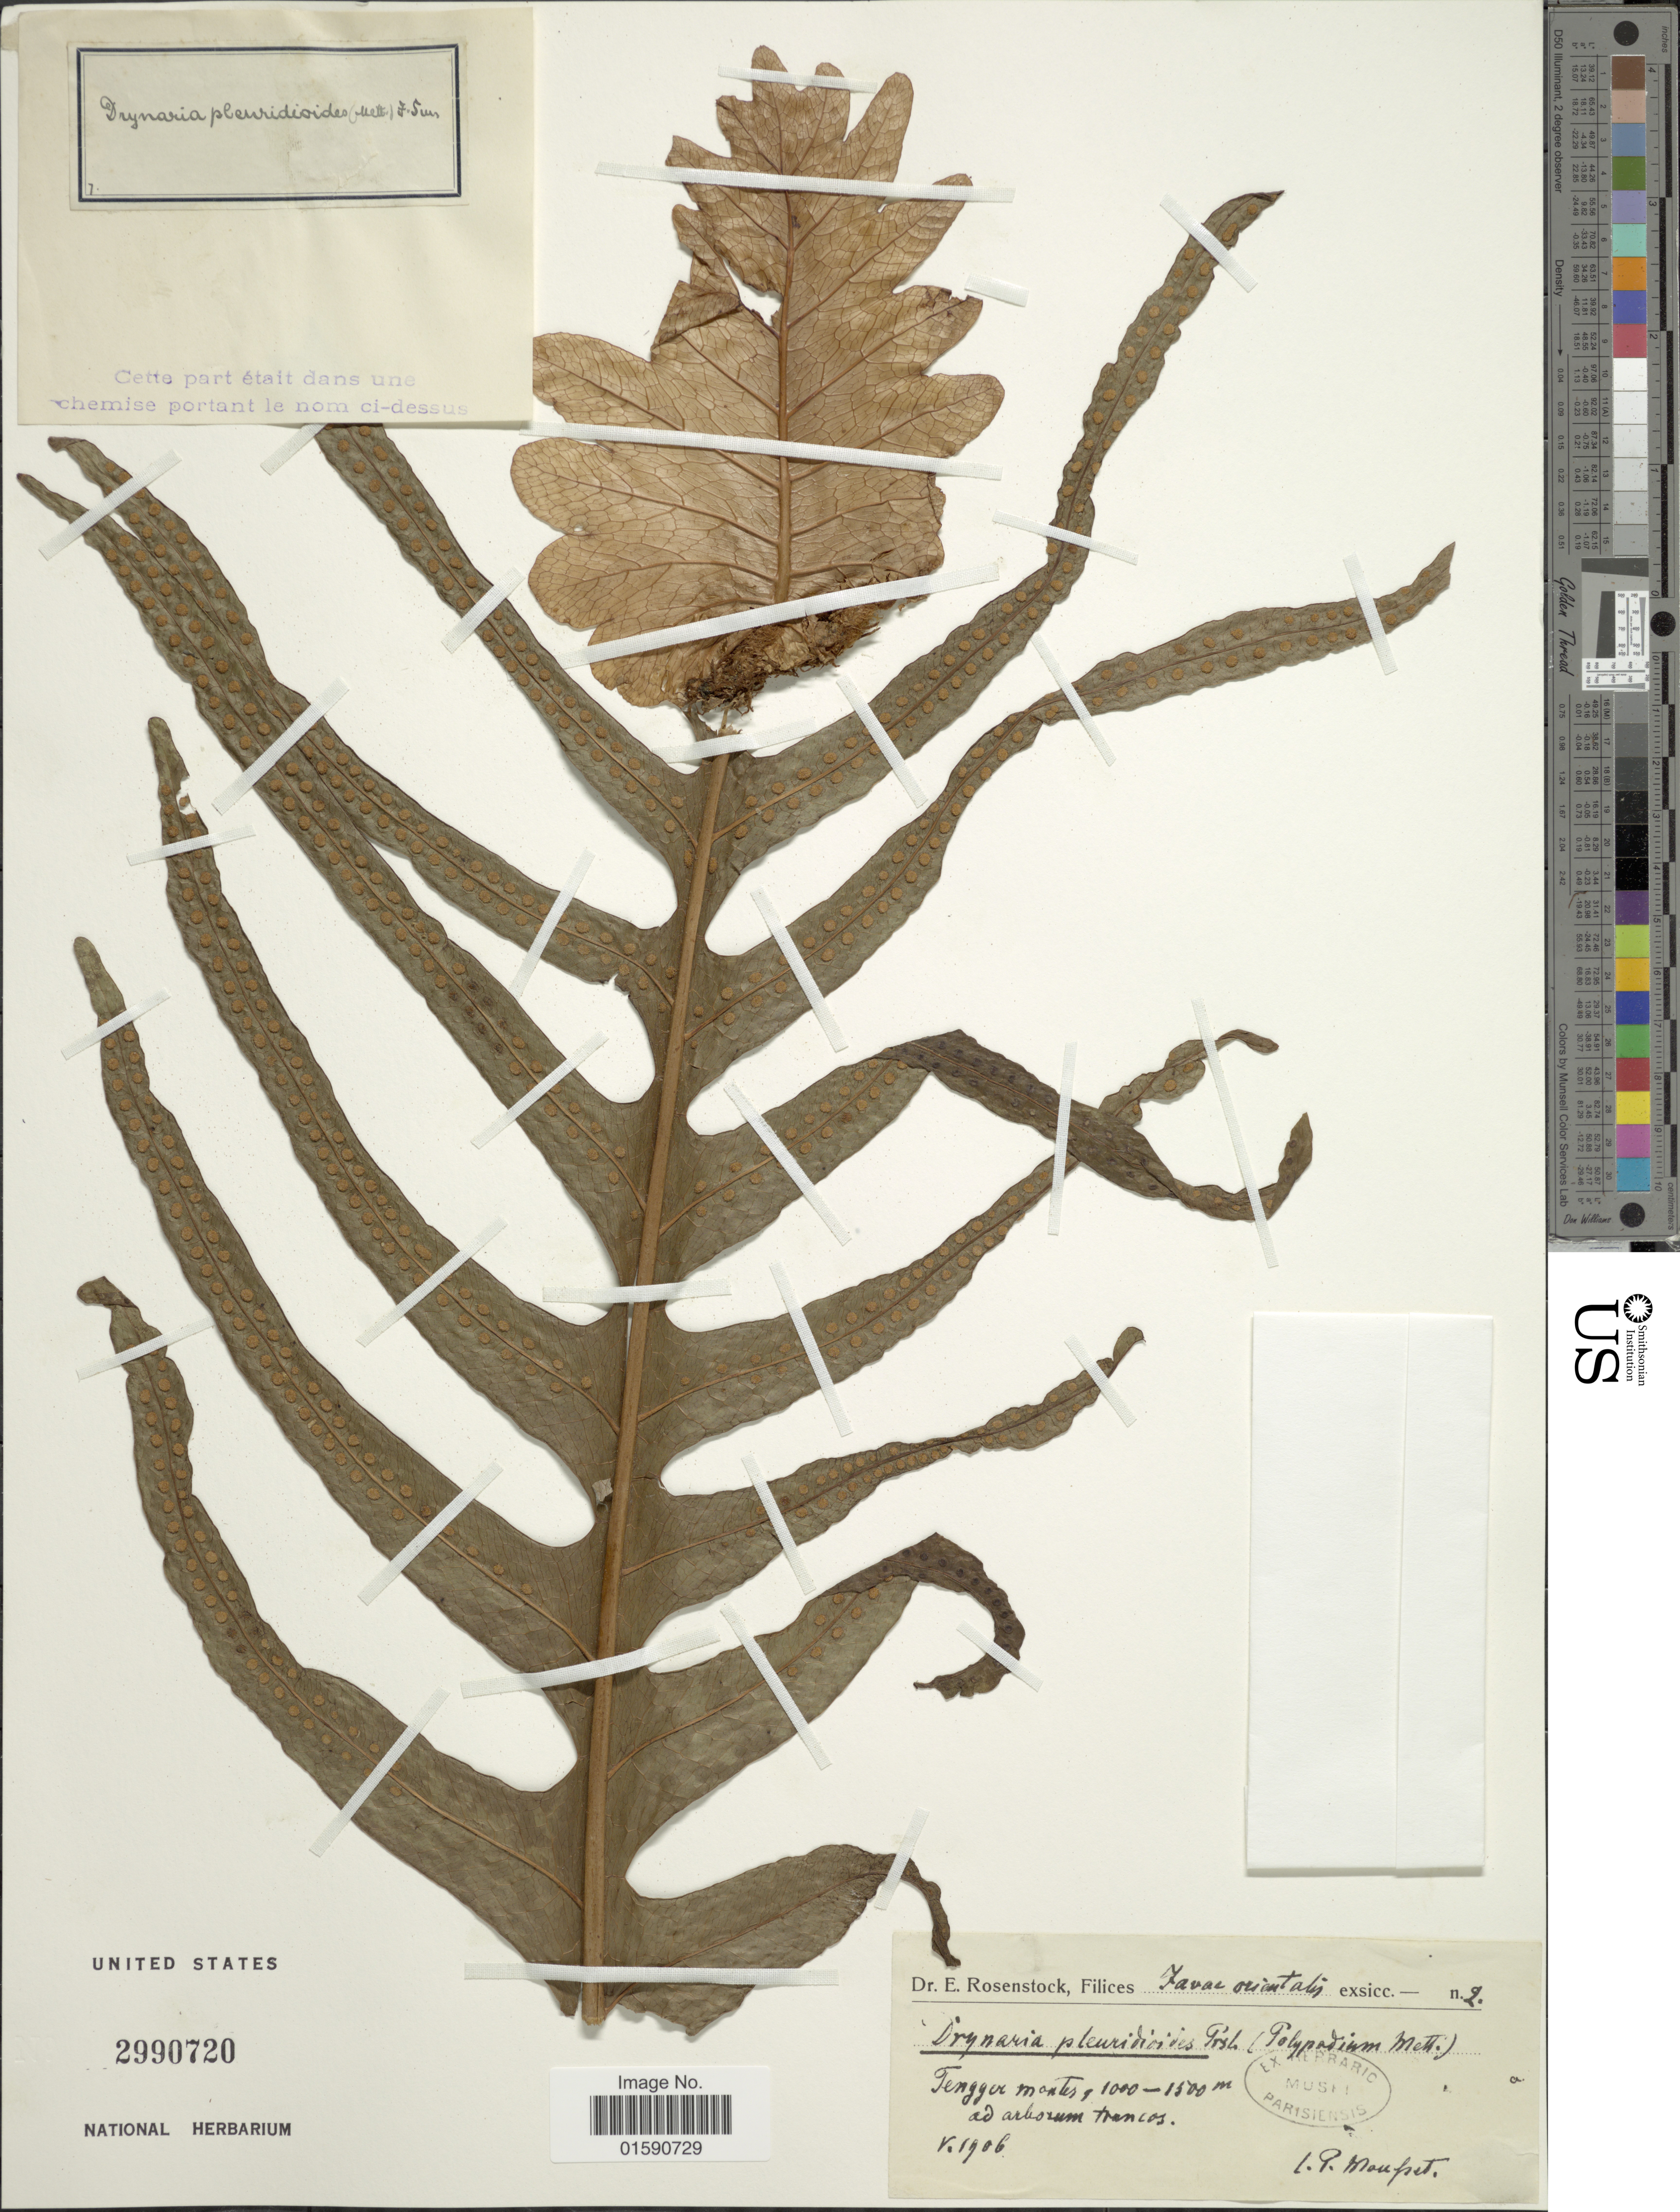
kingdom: Plantae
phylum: Tracheophyta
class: Polypodiopsida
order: Polypodiales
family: Polypodiaceae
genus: Drynaria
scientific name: Drynaria pleuridioides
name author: C. Presl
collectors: G. Moupet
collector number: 2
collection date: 1906-05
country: Indonesia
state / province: Java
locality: Tengger montes [interpreted]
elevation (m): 1000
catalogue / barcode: US 2990720